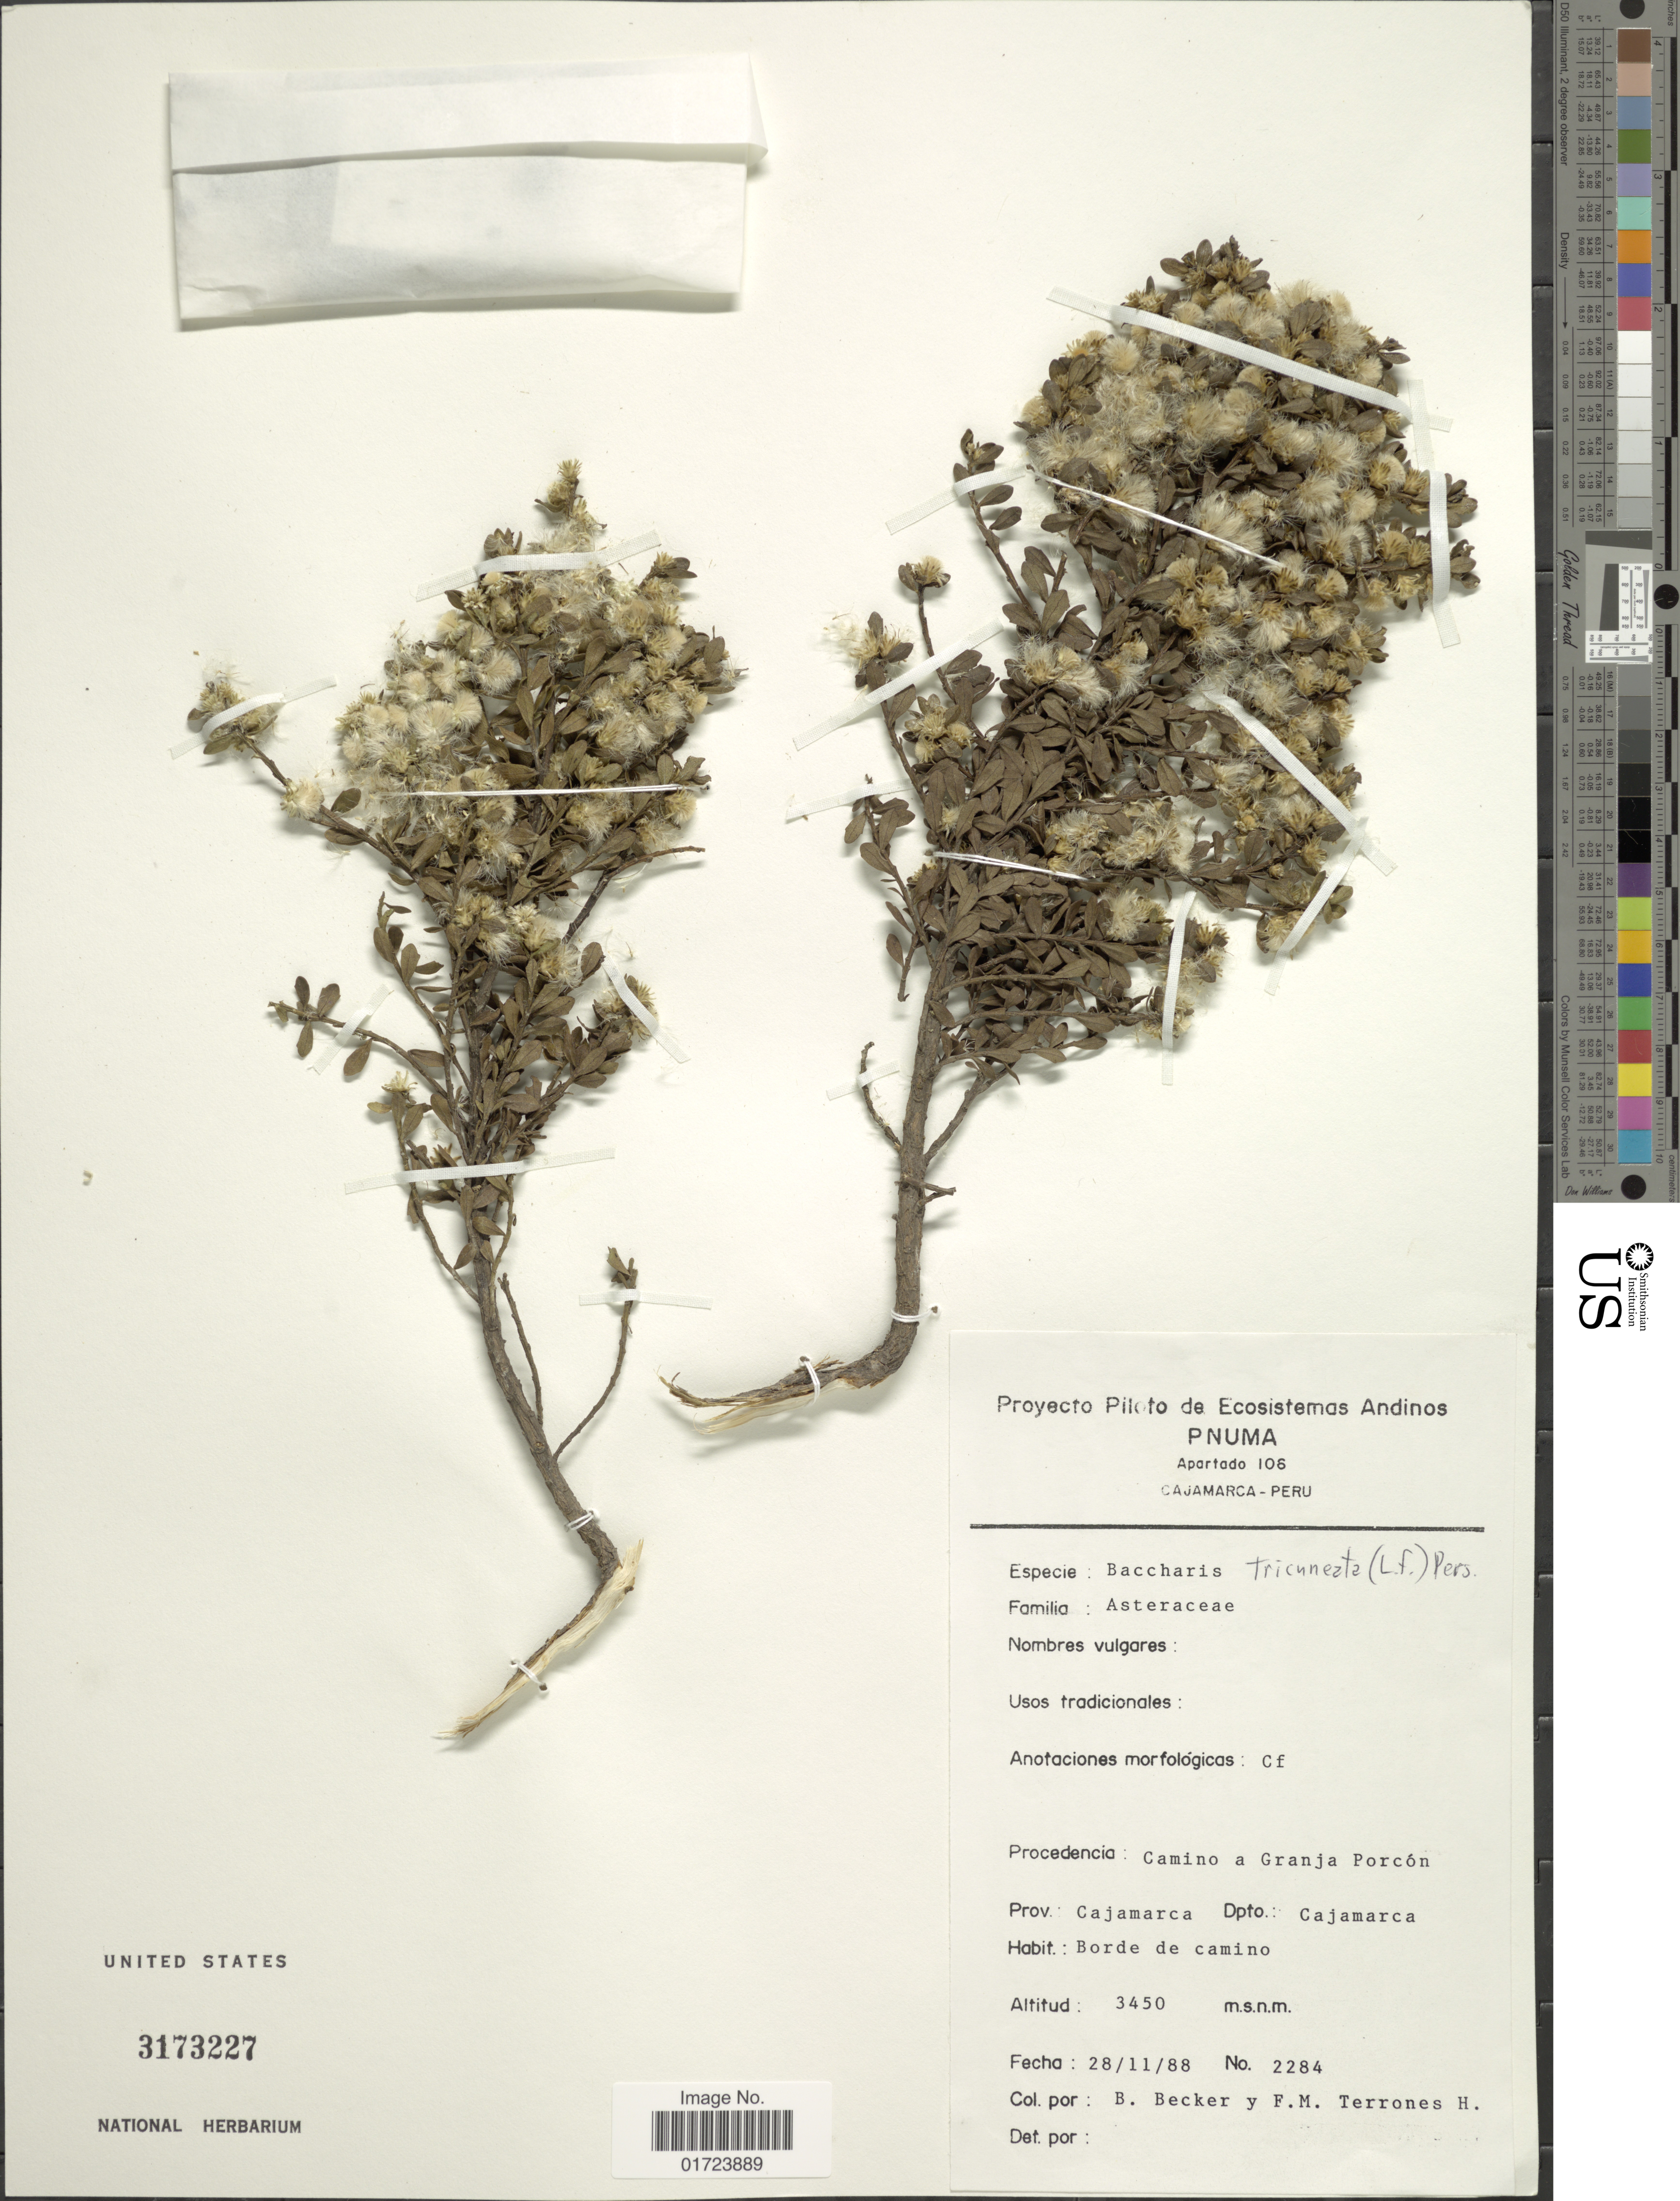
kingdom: Plantae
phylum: Tracheophyta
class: Magnoliopsida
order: Asterales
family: Asteraceae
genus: Baccharis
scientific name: Baccharis tricuneata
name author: (L. f.) Pers.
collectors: B. Becker & F. Terrones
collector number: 2284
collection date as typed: Transcribed d/m/y: 28/11/88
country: Peru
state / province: Cajamarca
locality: Camino a Granja Porcon, Prov. Cajamarca, Dpto.: Cajamarca. Borde de camino.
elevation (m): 3450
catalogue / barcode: US 3173227